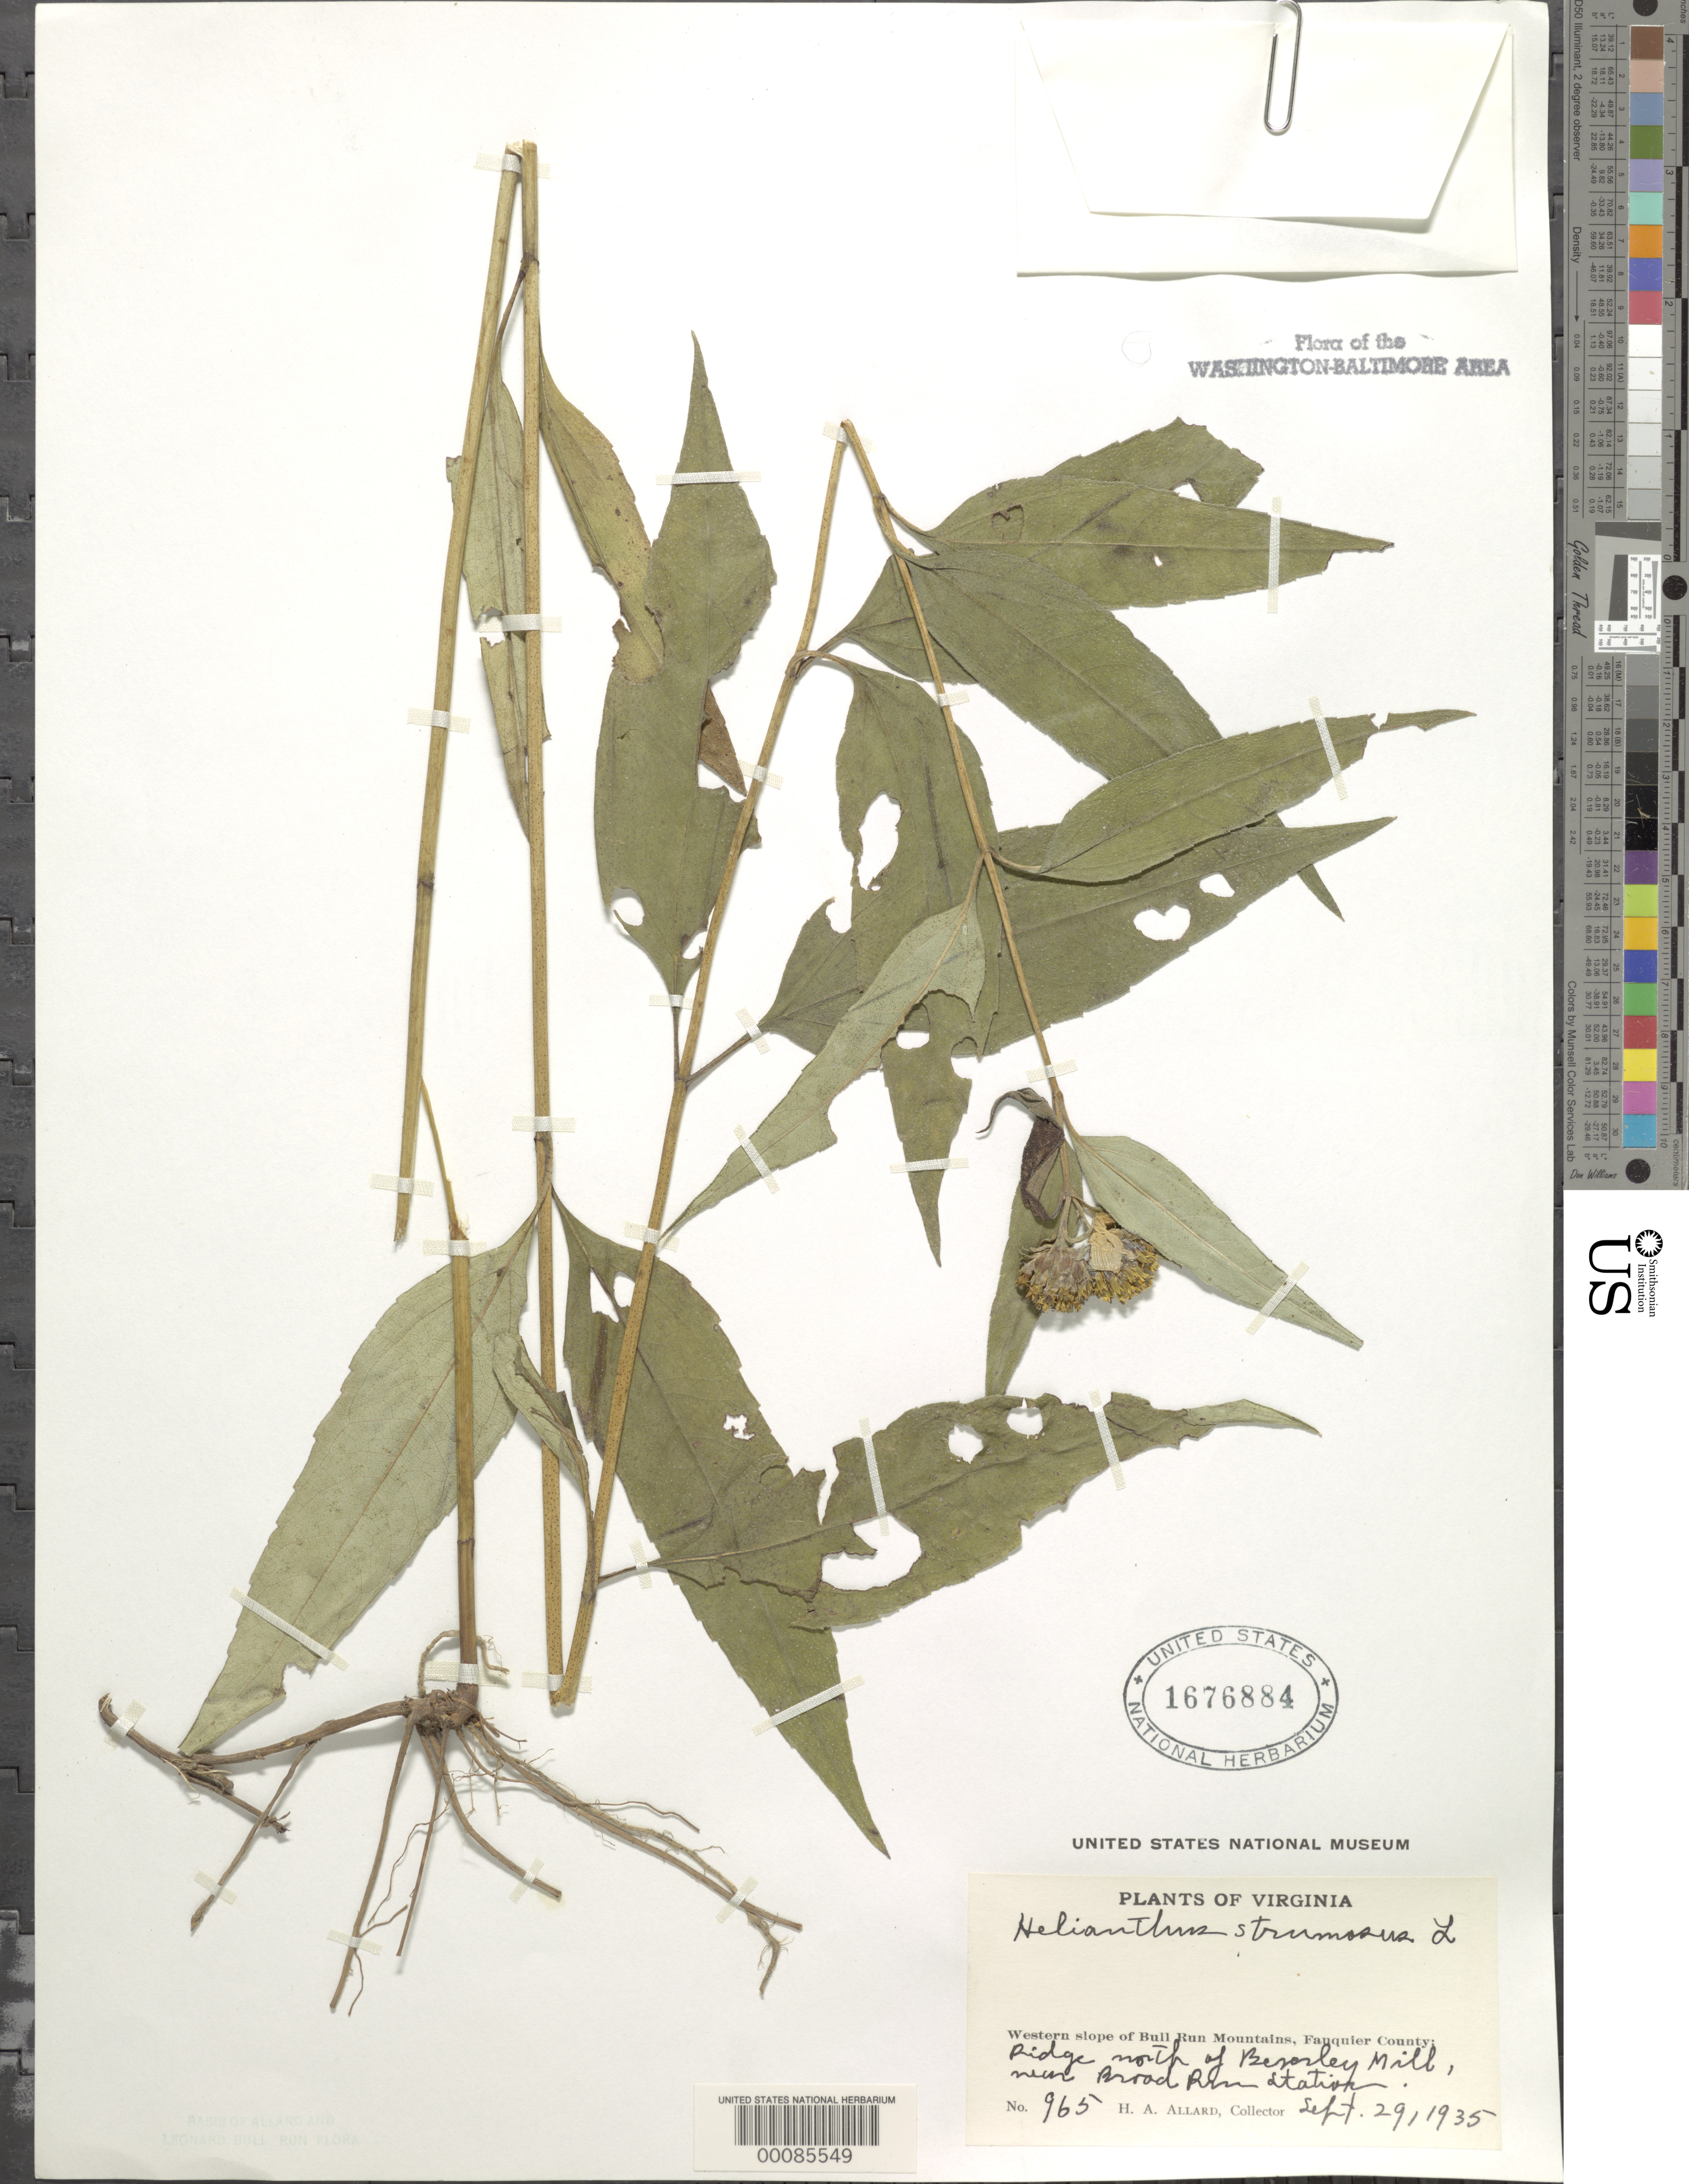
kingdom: Plantae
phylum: Tracheophyta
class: Magnoliopsida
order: Asterales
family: Asteraceae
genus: Helianthus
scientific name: Helianthus strumosus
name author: L.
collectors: H. A. Allard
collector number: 965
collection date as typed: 29 Sep 1935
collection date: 1935-09-29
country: United States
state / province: Virginia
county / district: Fauquier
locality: Near Broad Run Station, north of Beverley Mill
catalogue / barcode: US 1676884